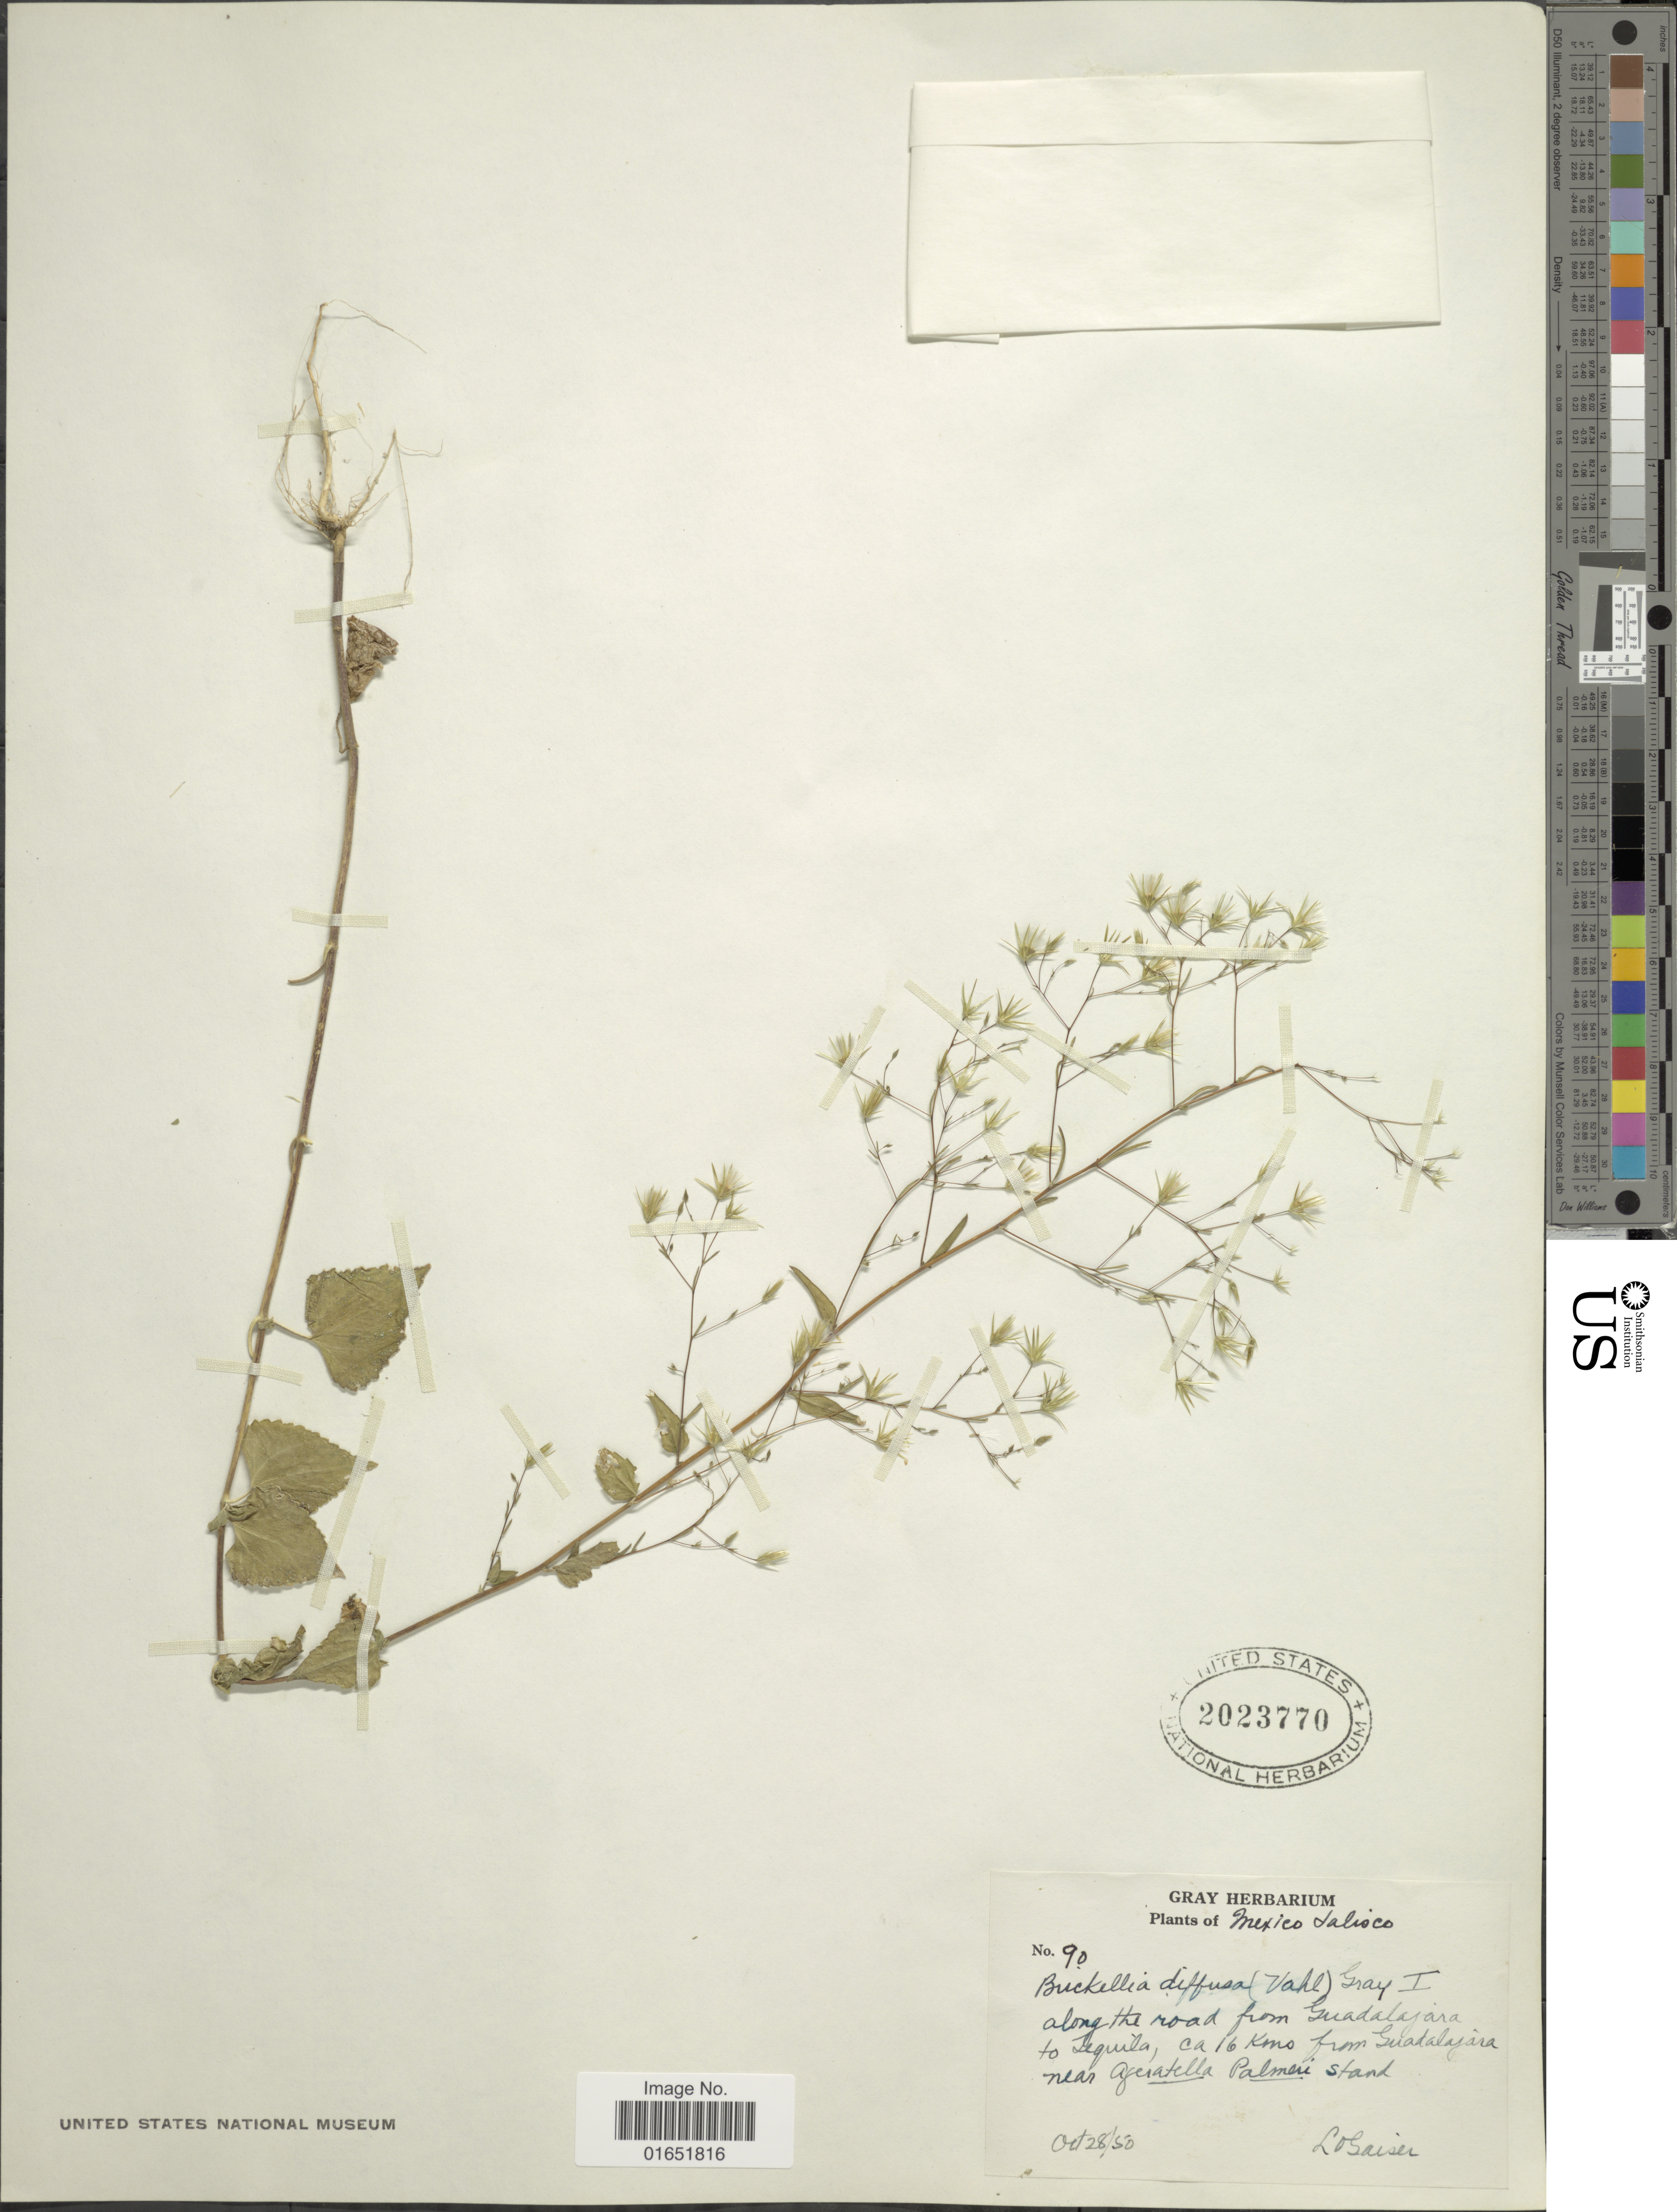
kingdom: Plantae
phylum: Tracheophyta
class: Magnoliopsida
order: Asterales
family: Asteraceae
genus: Brickellia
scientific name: Brickellia diffusa M.E. Jones, nom illeg.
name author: M.E. Jones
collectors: L. Gaiser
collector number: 90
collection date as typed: Transcribed d/m/y: 28/10/50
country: Mexico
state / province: Jalisco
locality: Along the road from Guadalajara to Tequila, ca 16 Kms from Guadalajara near Ageratella Palmeri stand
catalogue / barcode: US 2023770